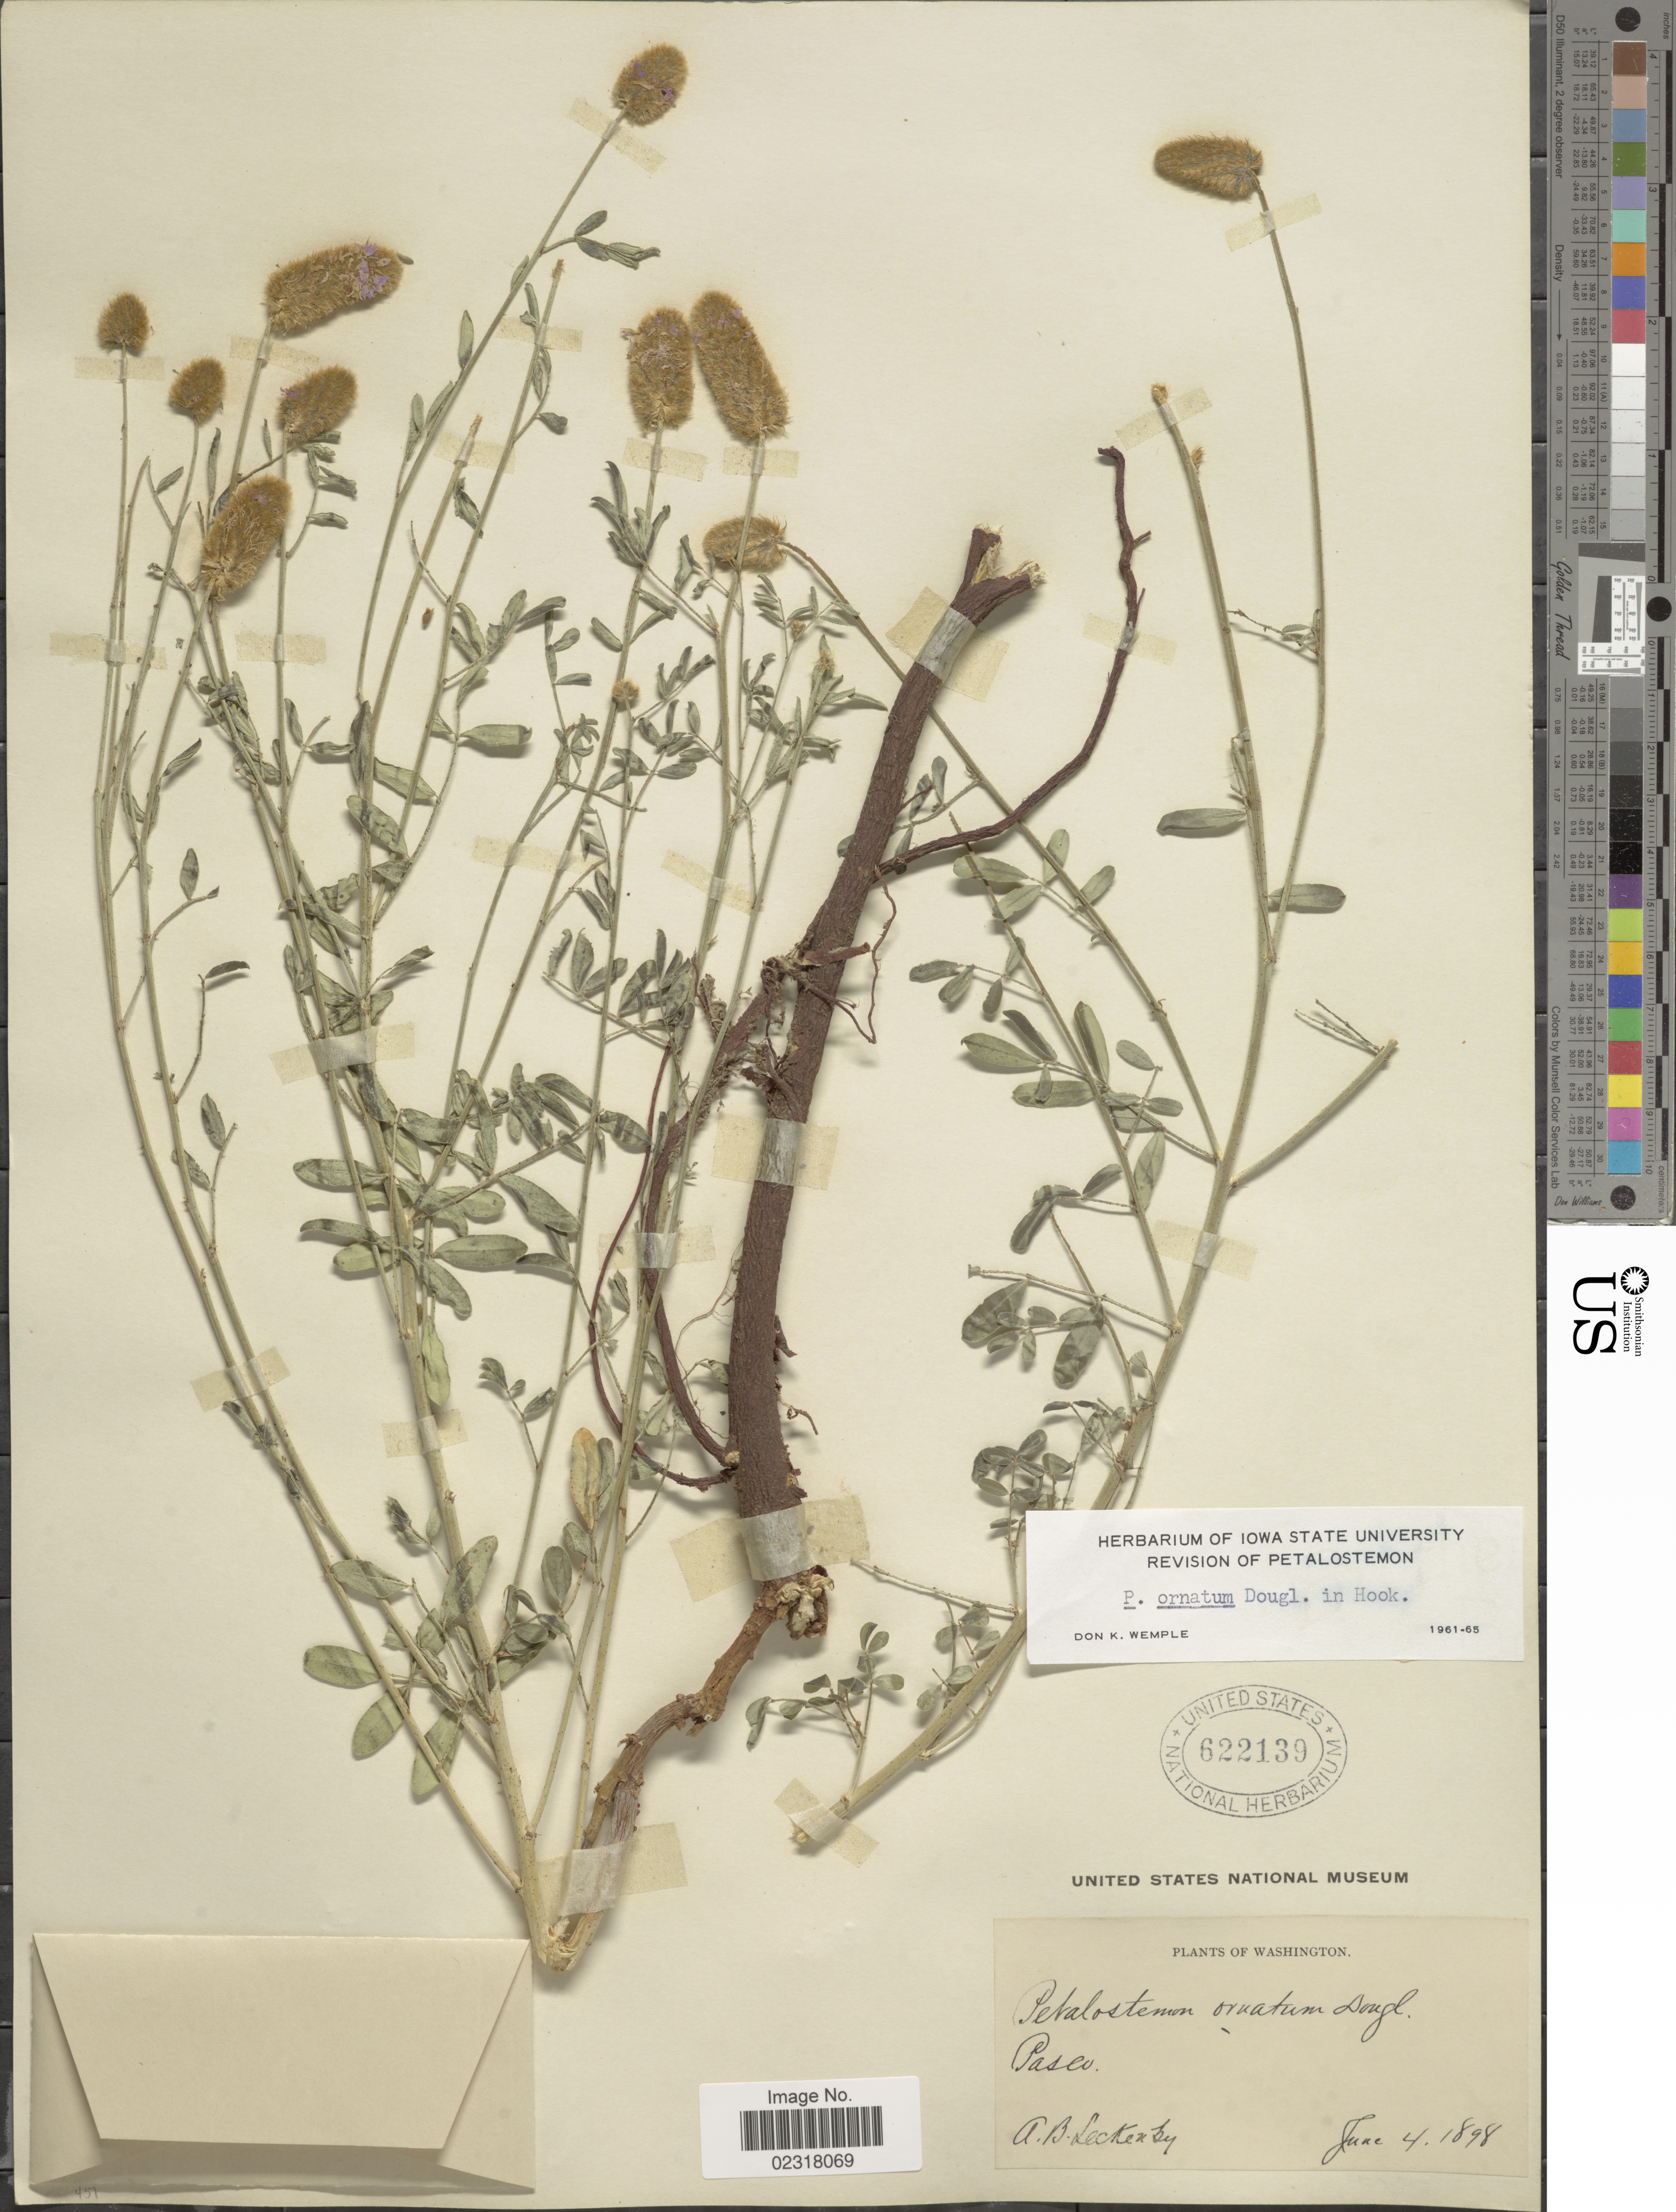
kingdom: Plantae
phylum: Tracheophyta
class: Magnoliopsida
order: Fabales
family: Fabaceae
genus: Dalea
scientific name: Dalea ornata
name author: (Hook.) Eaton & Wright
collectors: A. Leckenby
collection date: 1898-06-04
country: United States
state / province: Washington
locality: Pasco.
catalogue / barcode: US 622139